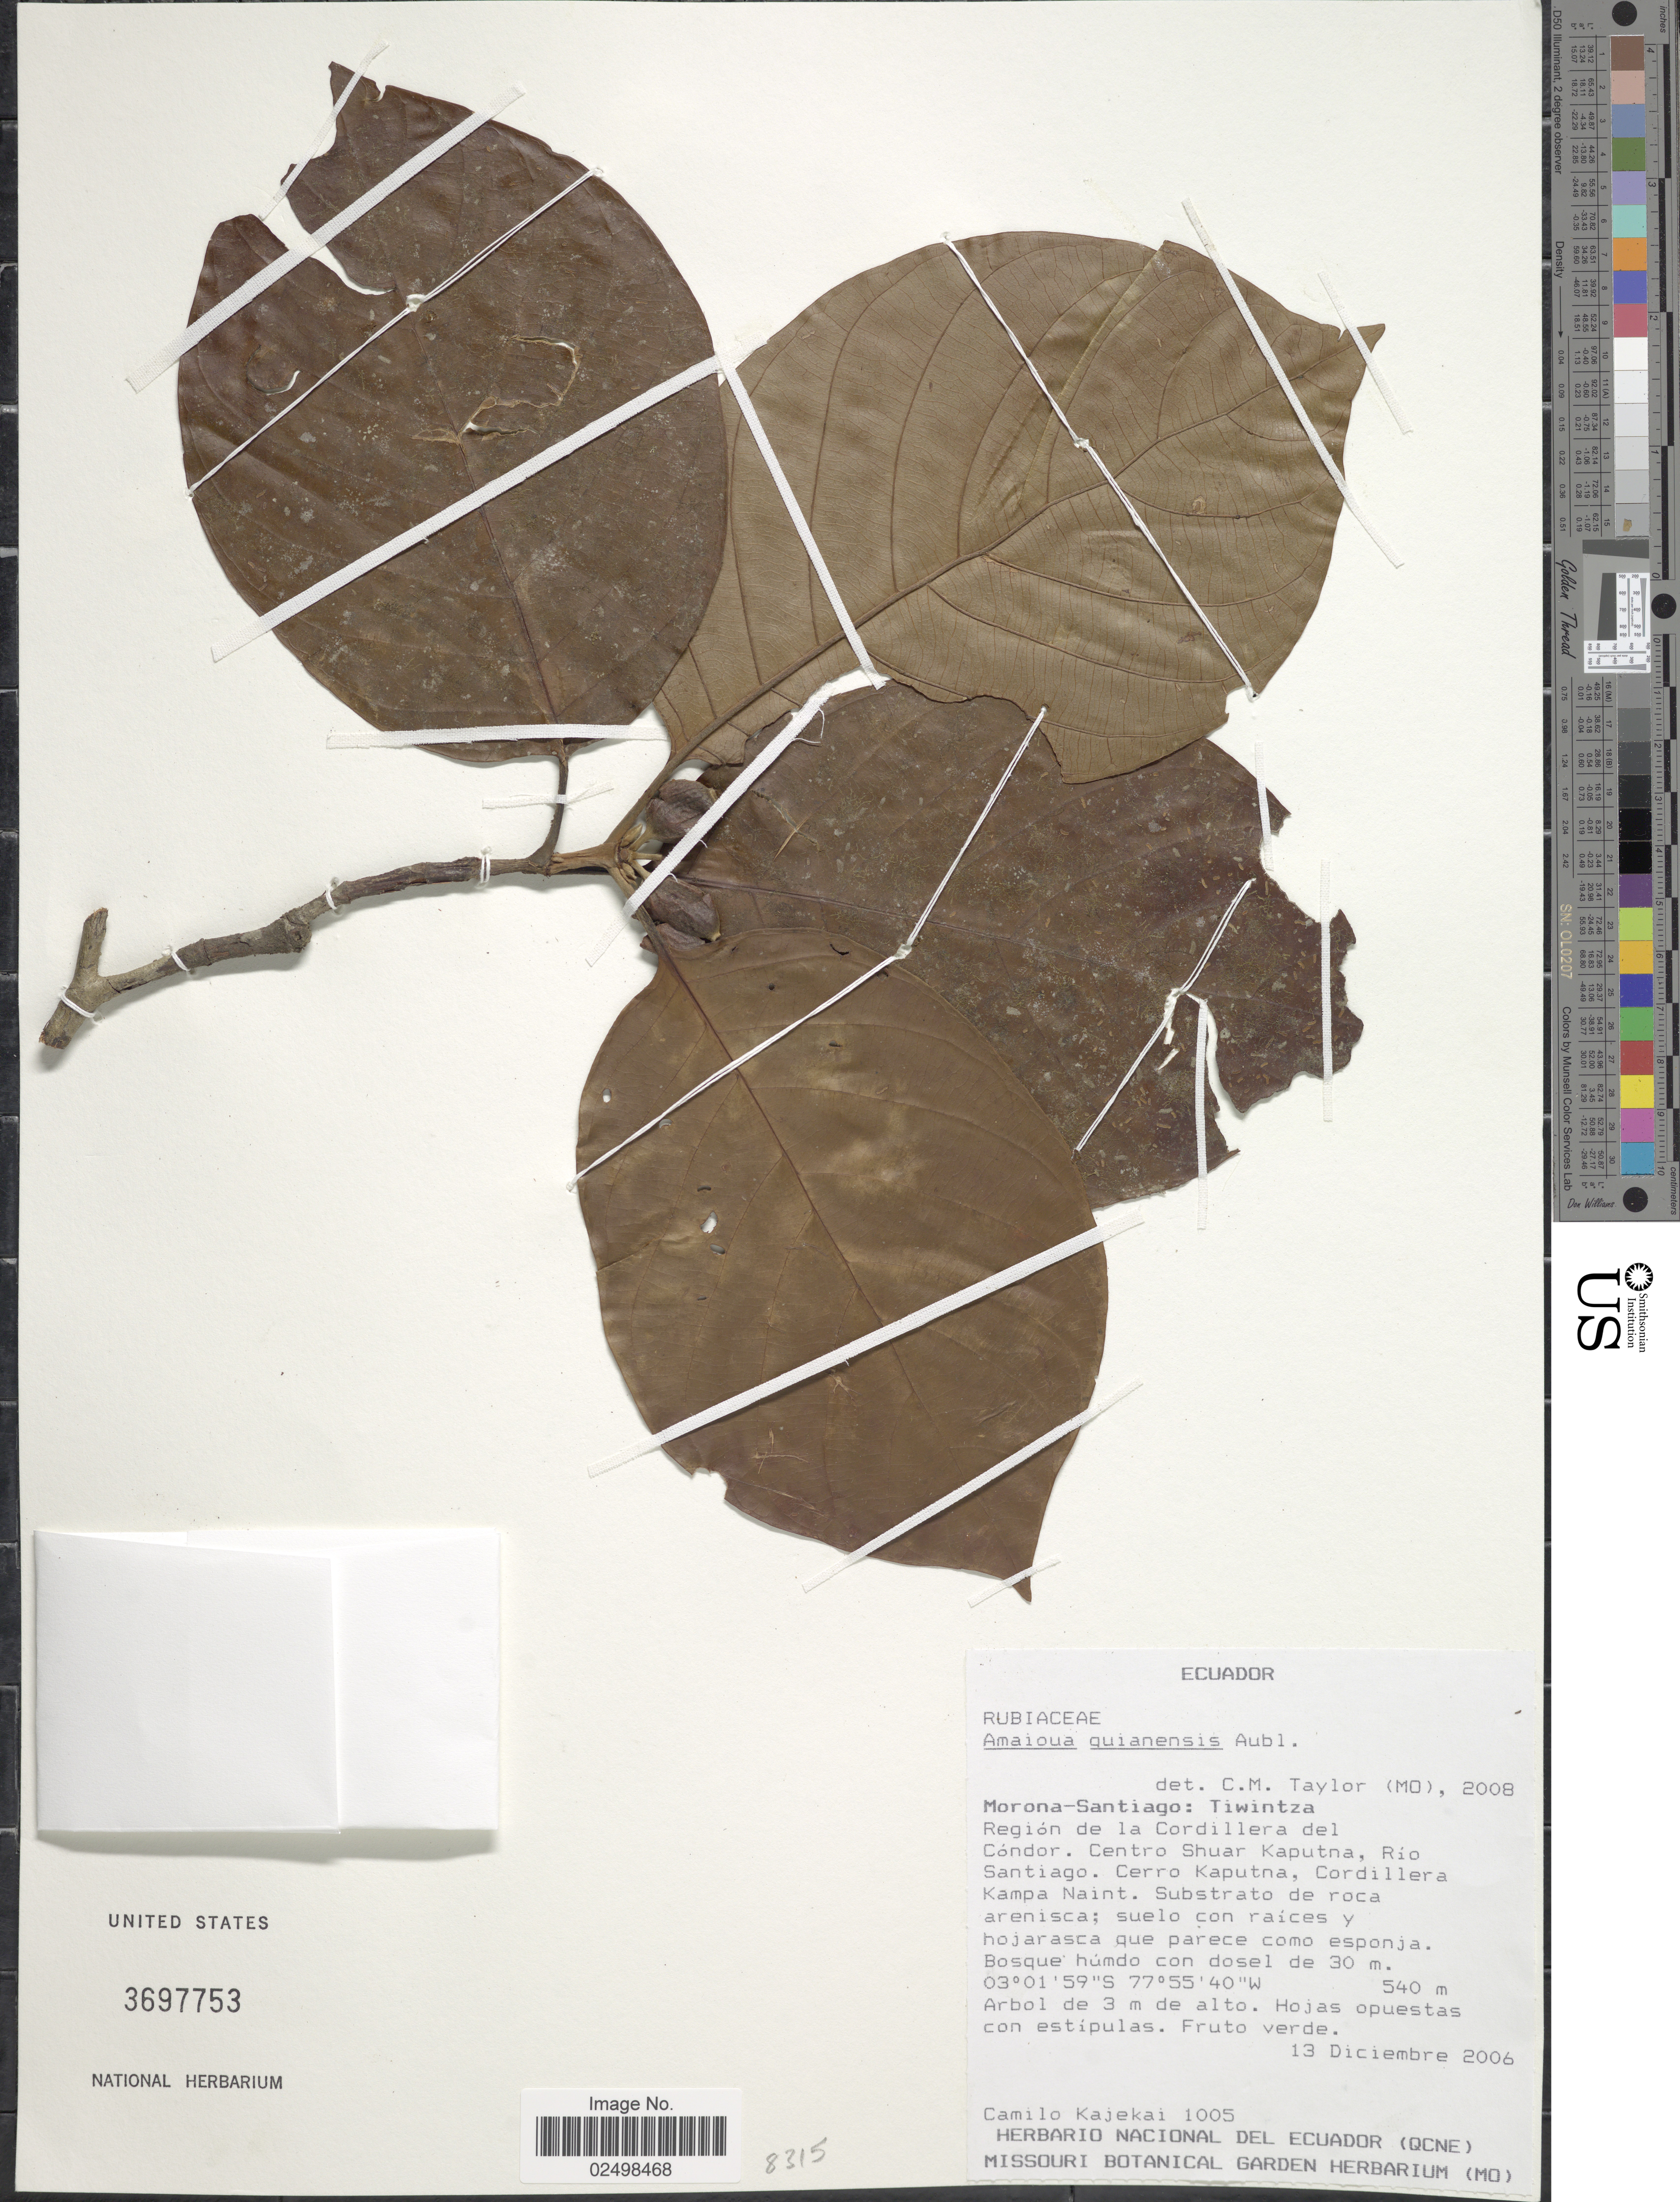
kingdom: Plantae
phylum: Tracheophyta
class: Magnoliopsida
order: Gentianales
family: Rubiaceae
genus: Amaioua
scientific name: Amaioua guianensis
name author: Aubl.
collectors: C. Kajekai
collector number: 1005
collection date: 2006-12-13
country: Ecuador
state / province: Morona-Santiago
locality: Tiwintza. Region de la Cordillera del Condor. Centro Shuar Kaputna, Rio Santiago. Cerro Kaputna. Cordillera Kampa Naint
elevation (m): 540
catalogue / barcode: US 3697753